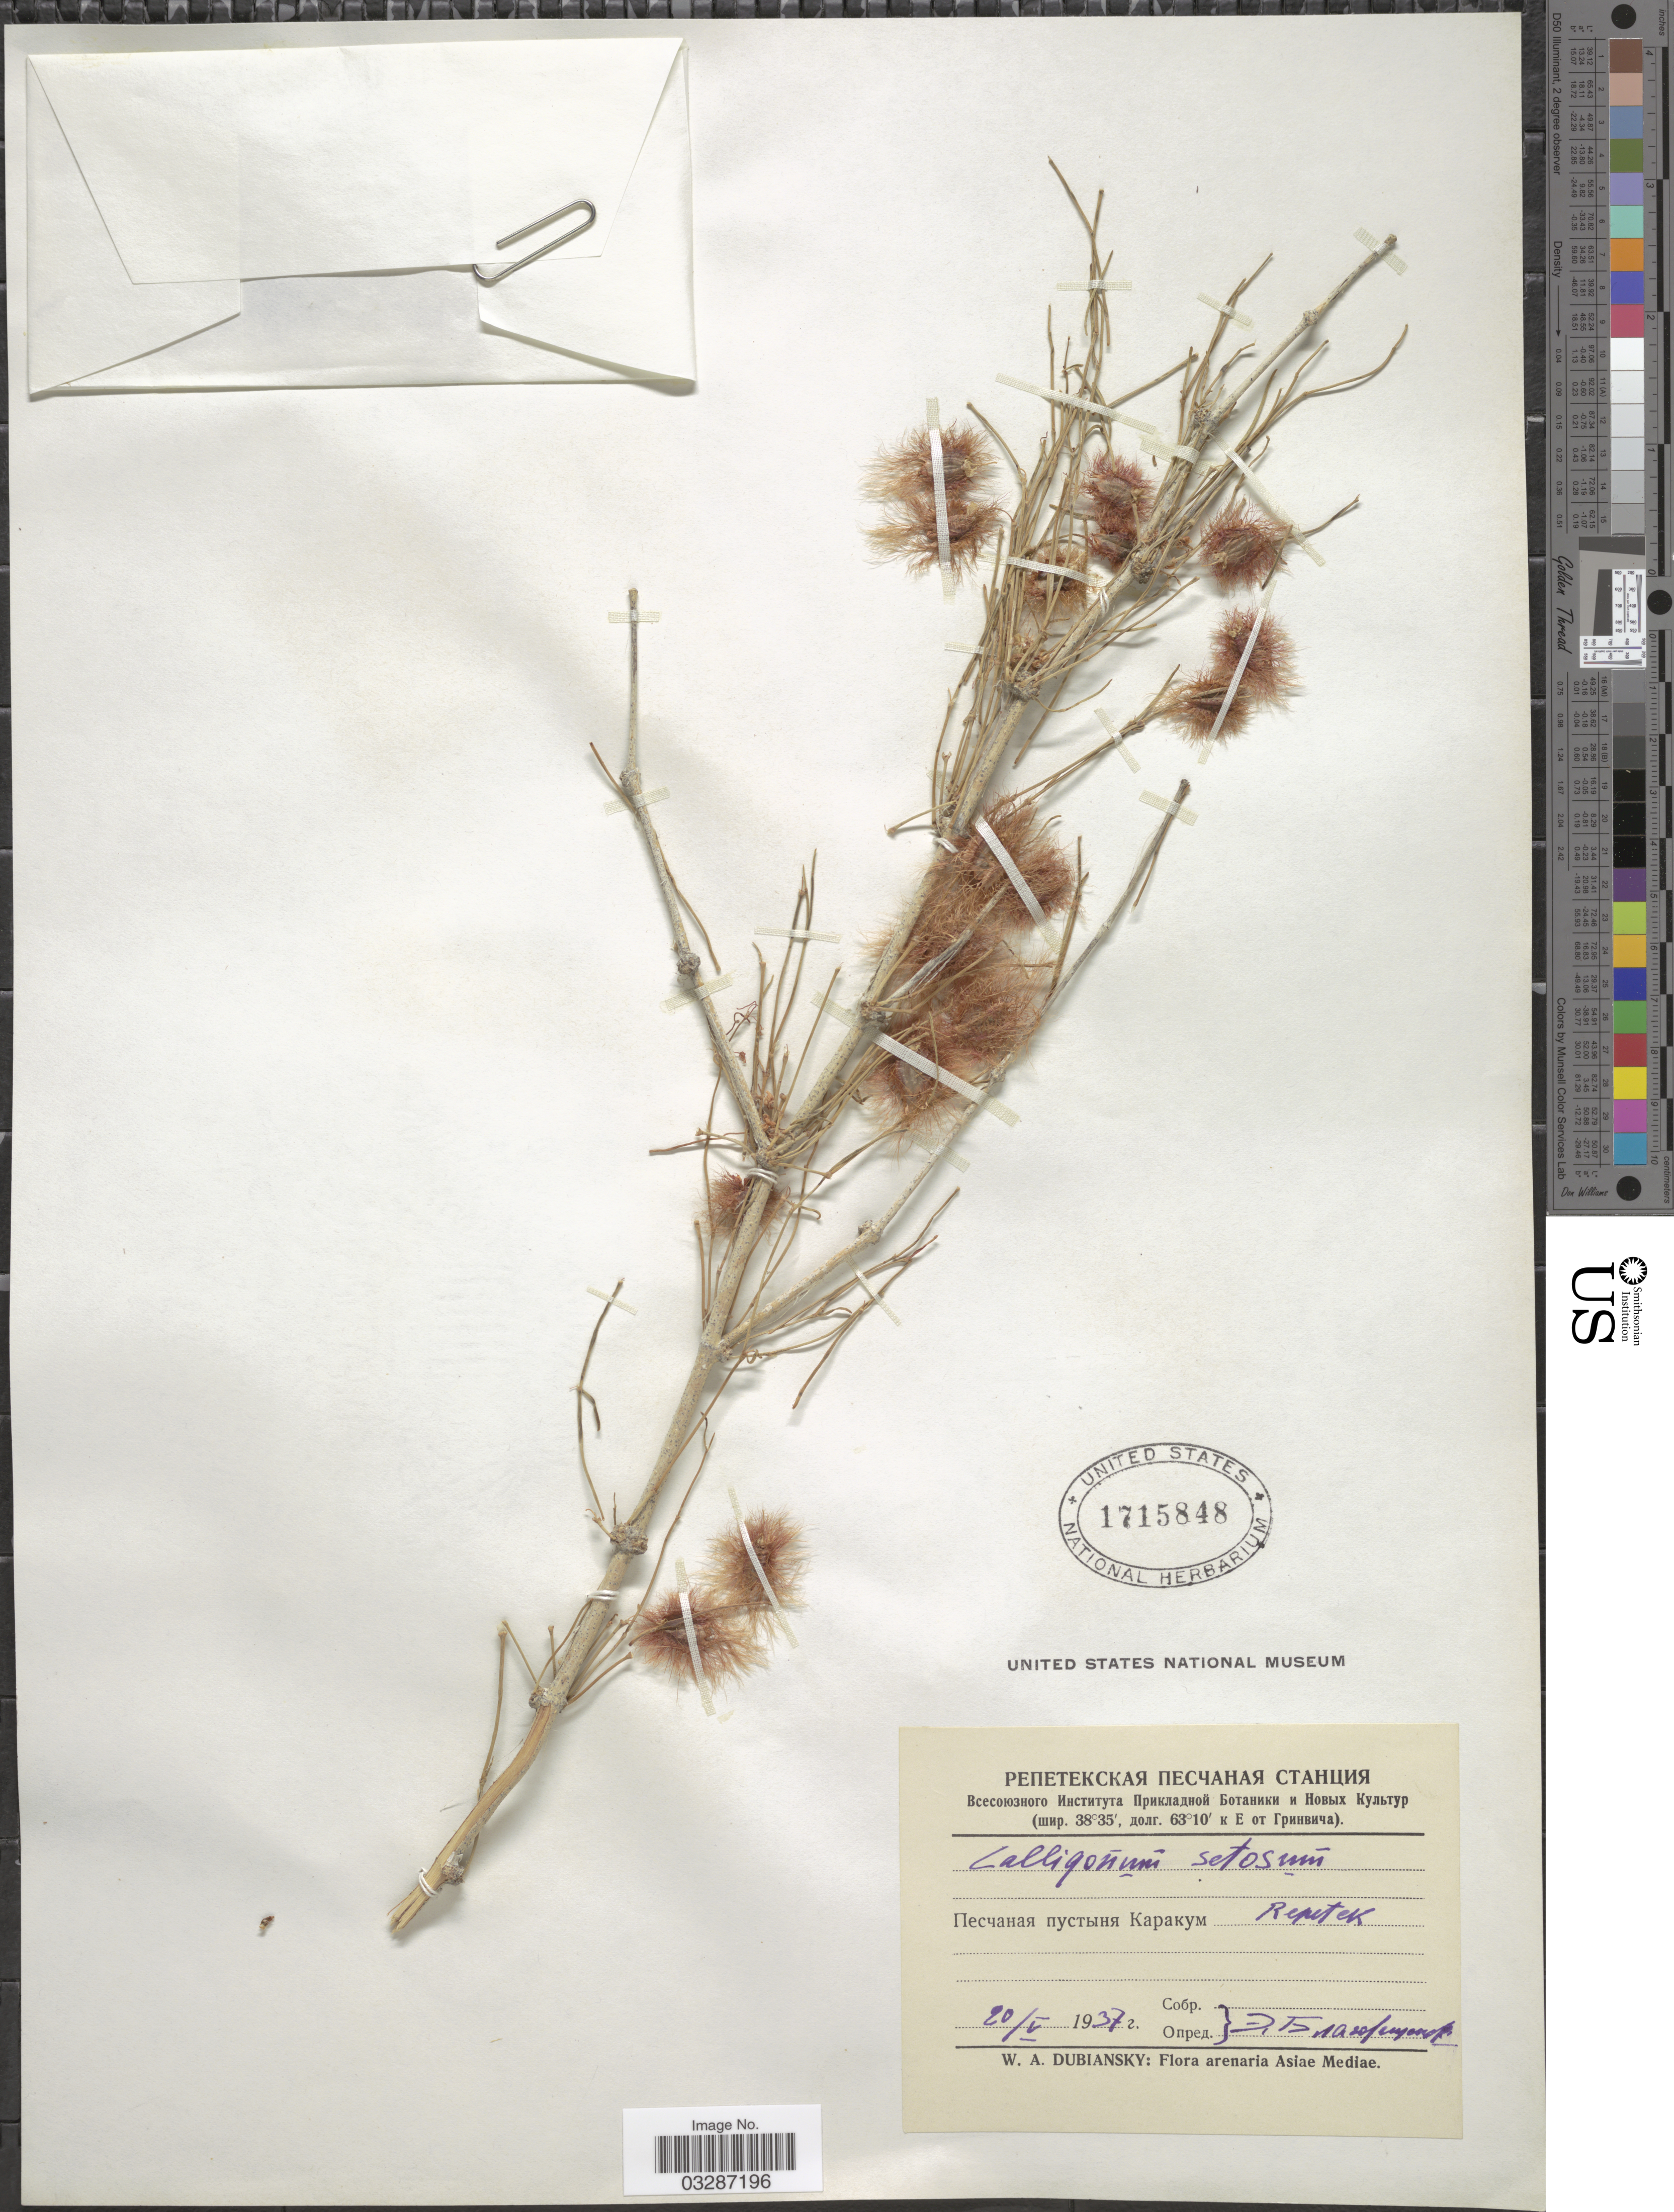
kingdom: Plantae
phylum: Tracheophyta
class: Magnoliopsida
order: Caryophyllales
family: Polygonaceae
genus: Calligonum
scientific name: Calligonum setosum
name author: (Litv.) Litv.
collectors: E. Blagoveshenskiy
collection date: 1937-05-20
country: Turkmenistan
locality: Arenaria Asiae Mediae. Karakum Desert, Repetek.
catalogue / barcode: US 1715848